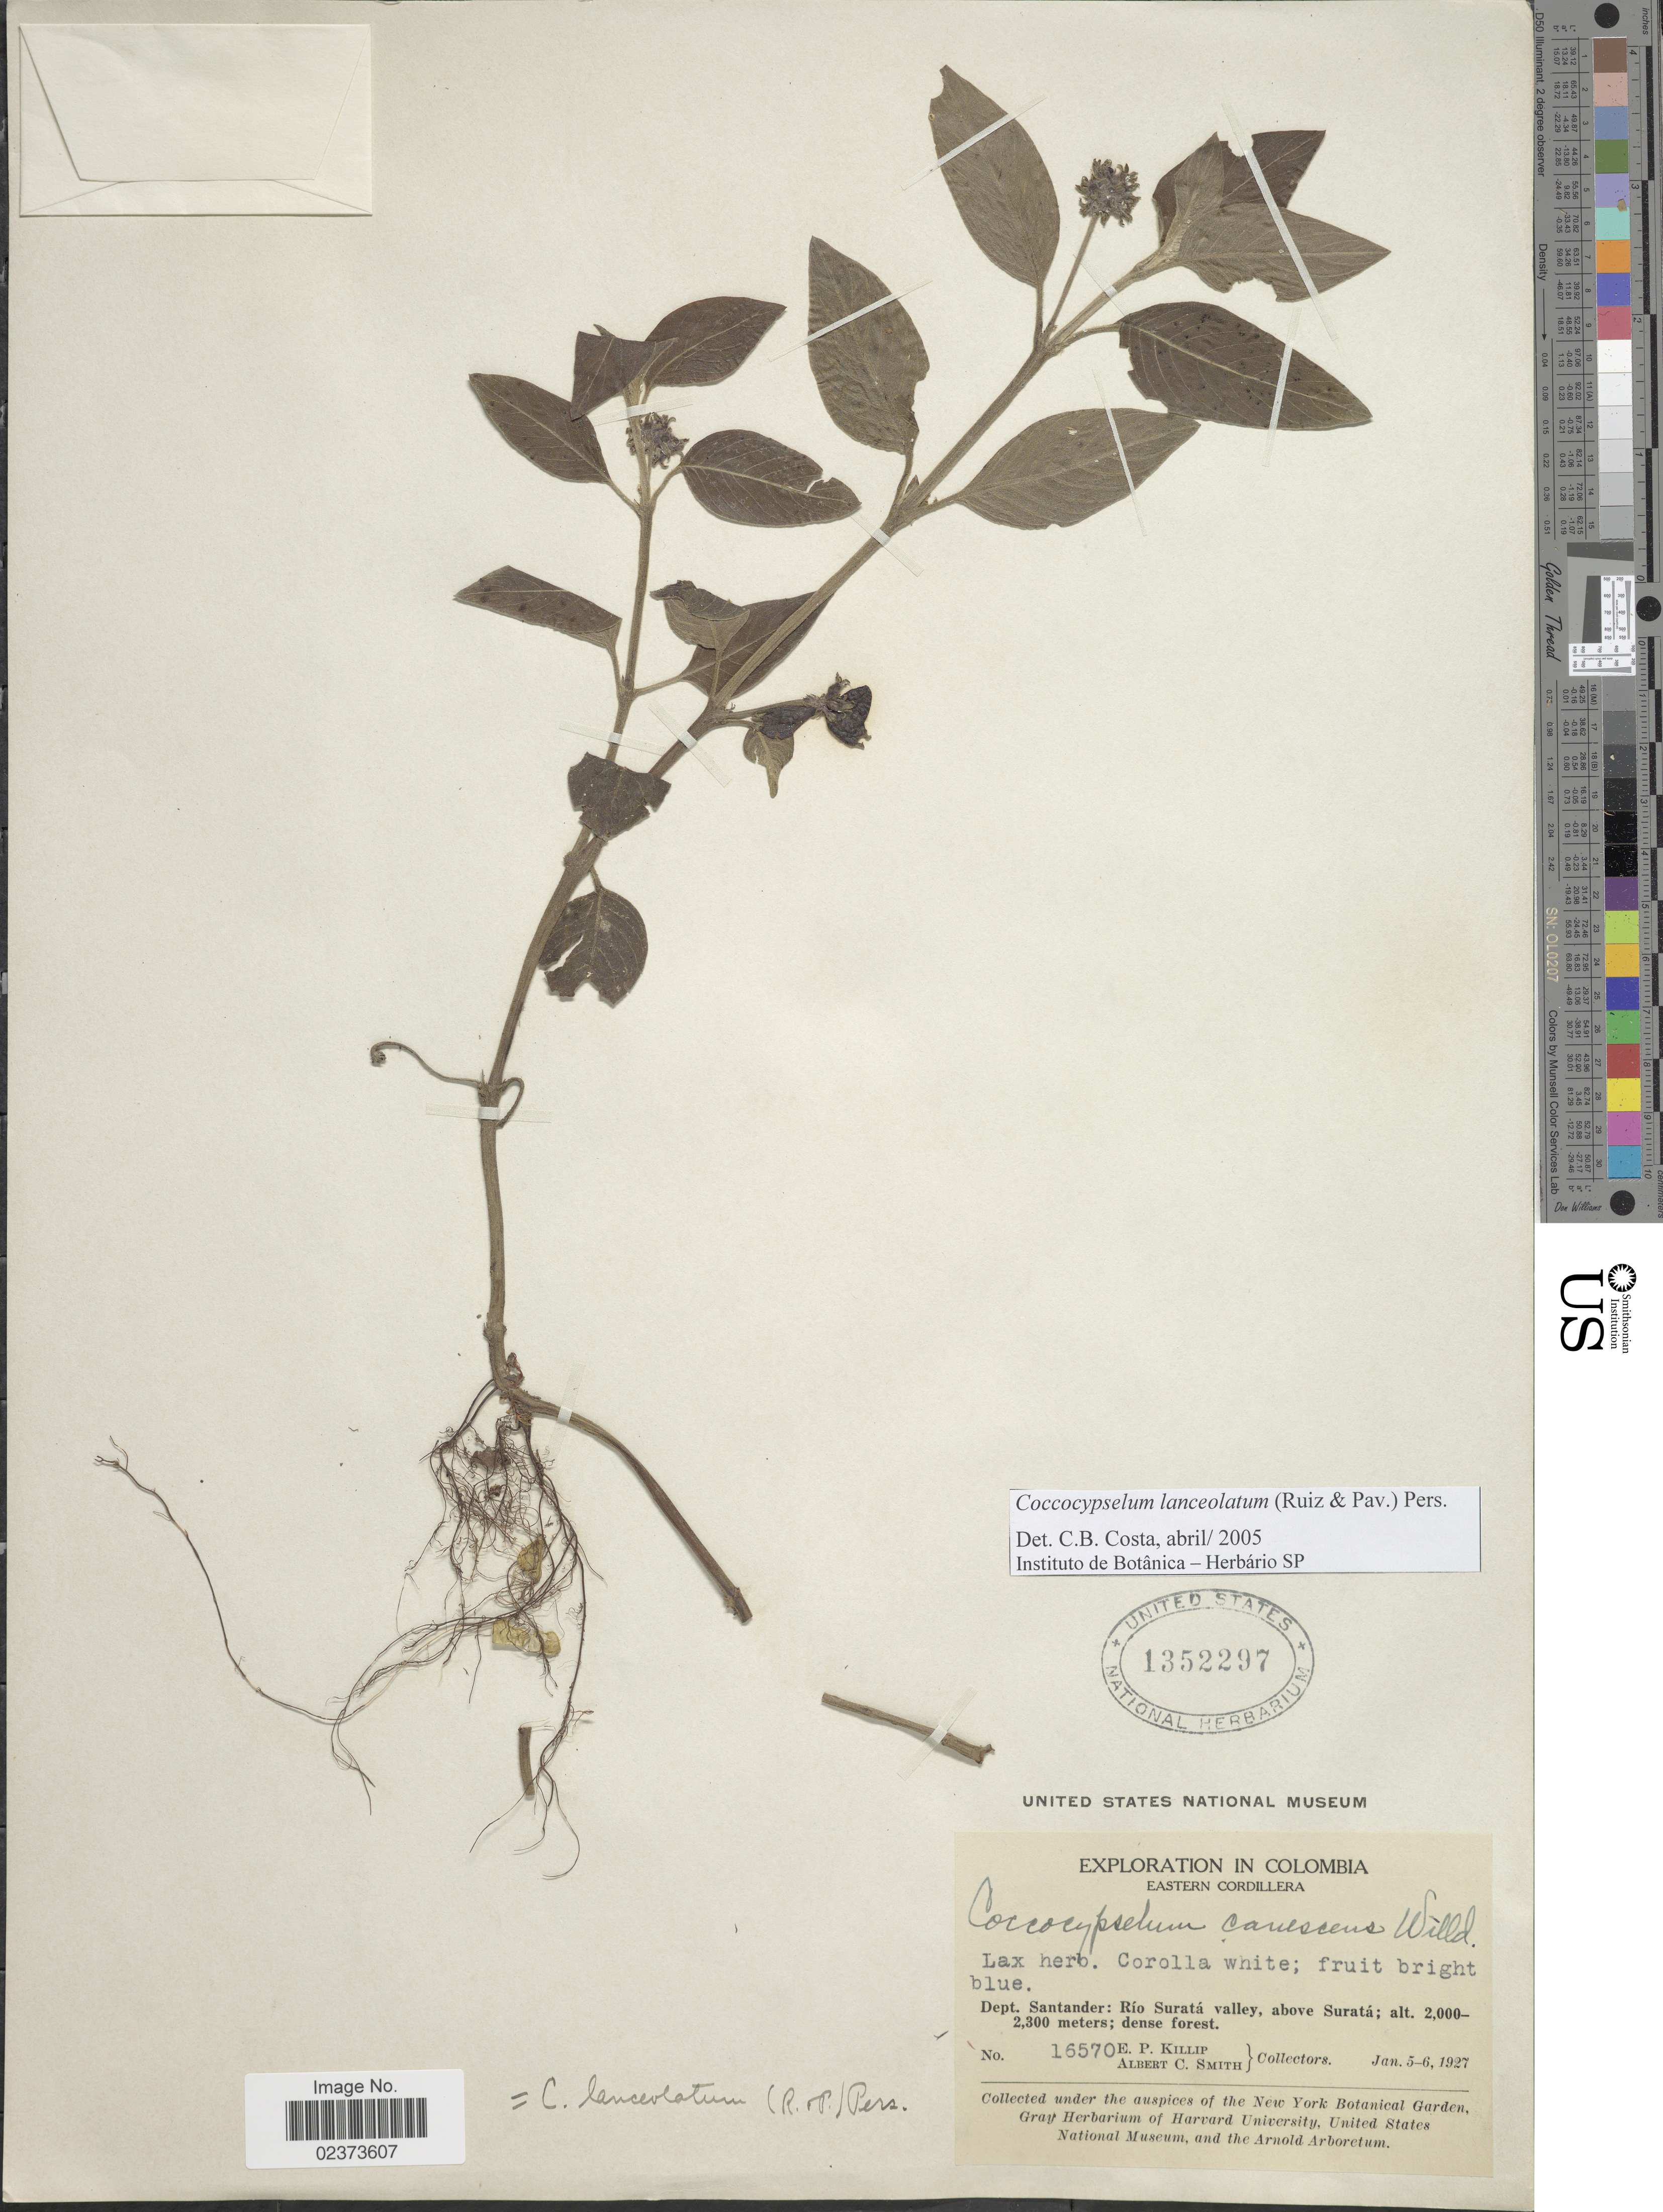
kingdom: Plantae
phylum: Tracheophyta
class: Magnoliopsida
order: Gentianales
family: Rubiaceae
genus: Coccocypselum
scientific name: Coccocypselum lanceolatum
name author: (Ruiz & Pav.) Pers.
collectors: E. P. Killip & A. C. Smith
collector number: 16570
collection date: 1927-01-05/1927-01-06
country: Colombia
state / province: Santander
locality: Eastern Cordillera, Dept. Santander: Río Suratá, above Suratá; dense forest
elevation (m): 2000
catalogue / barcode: US 1352297